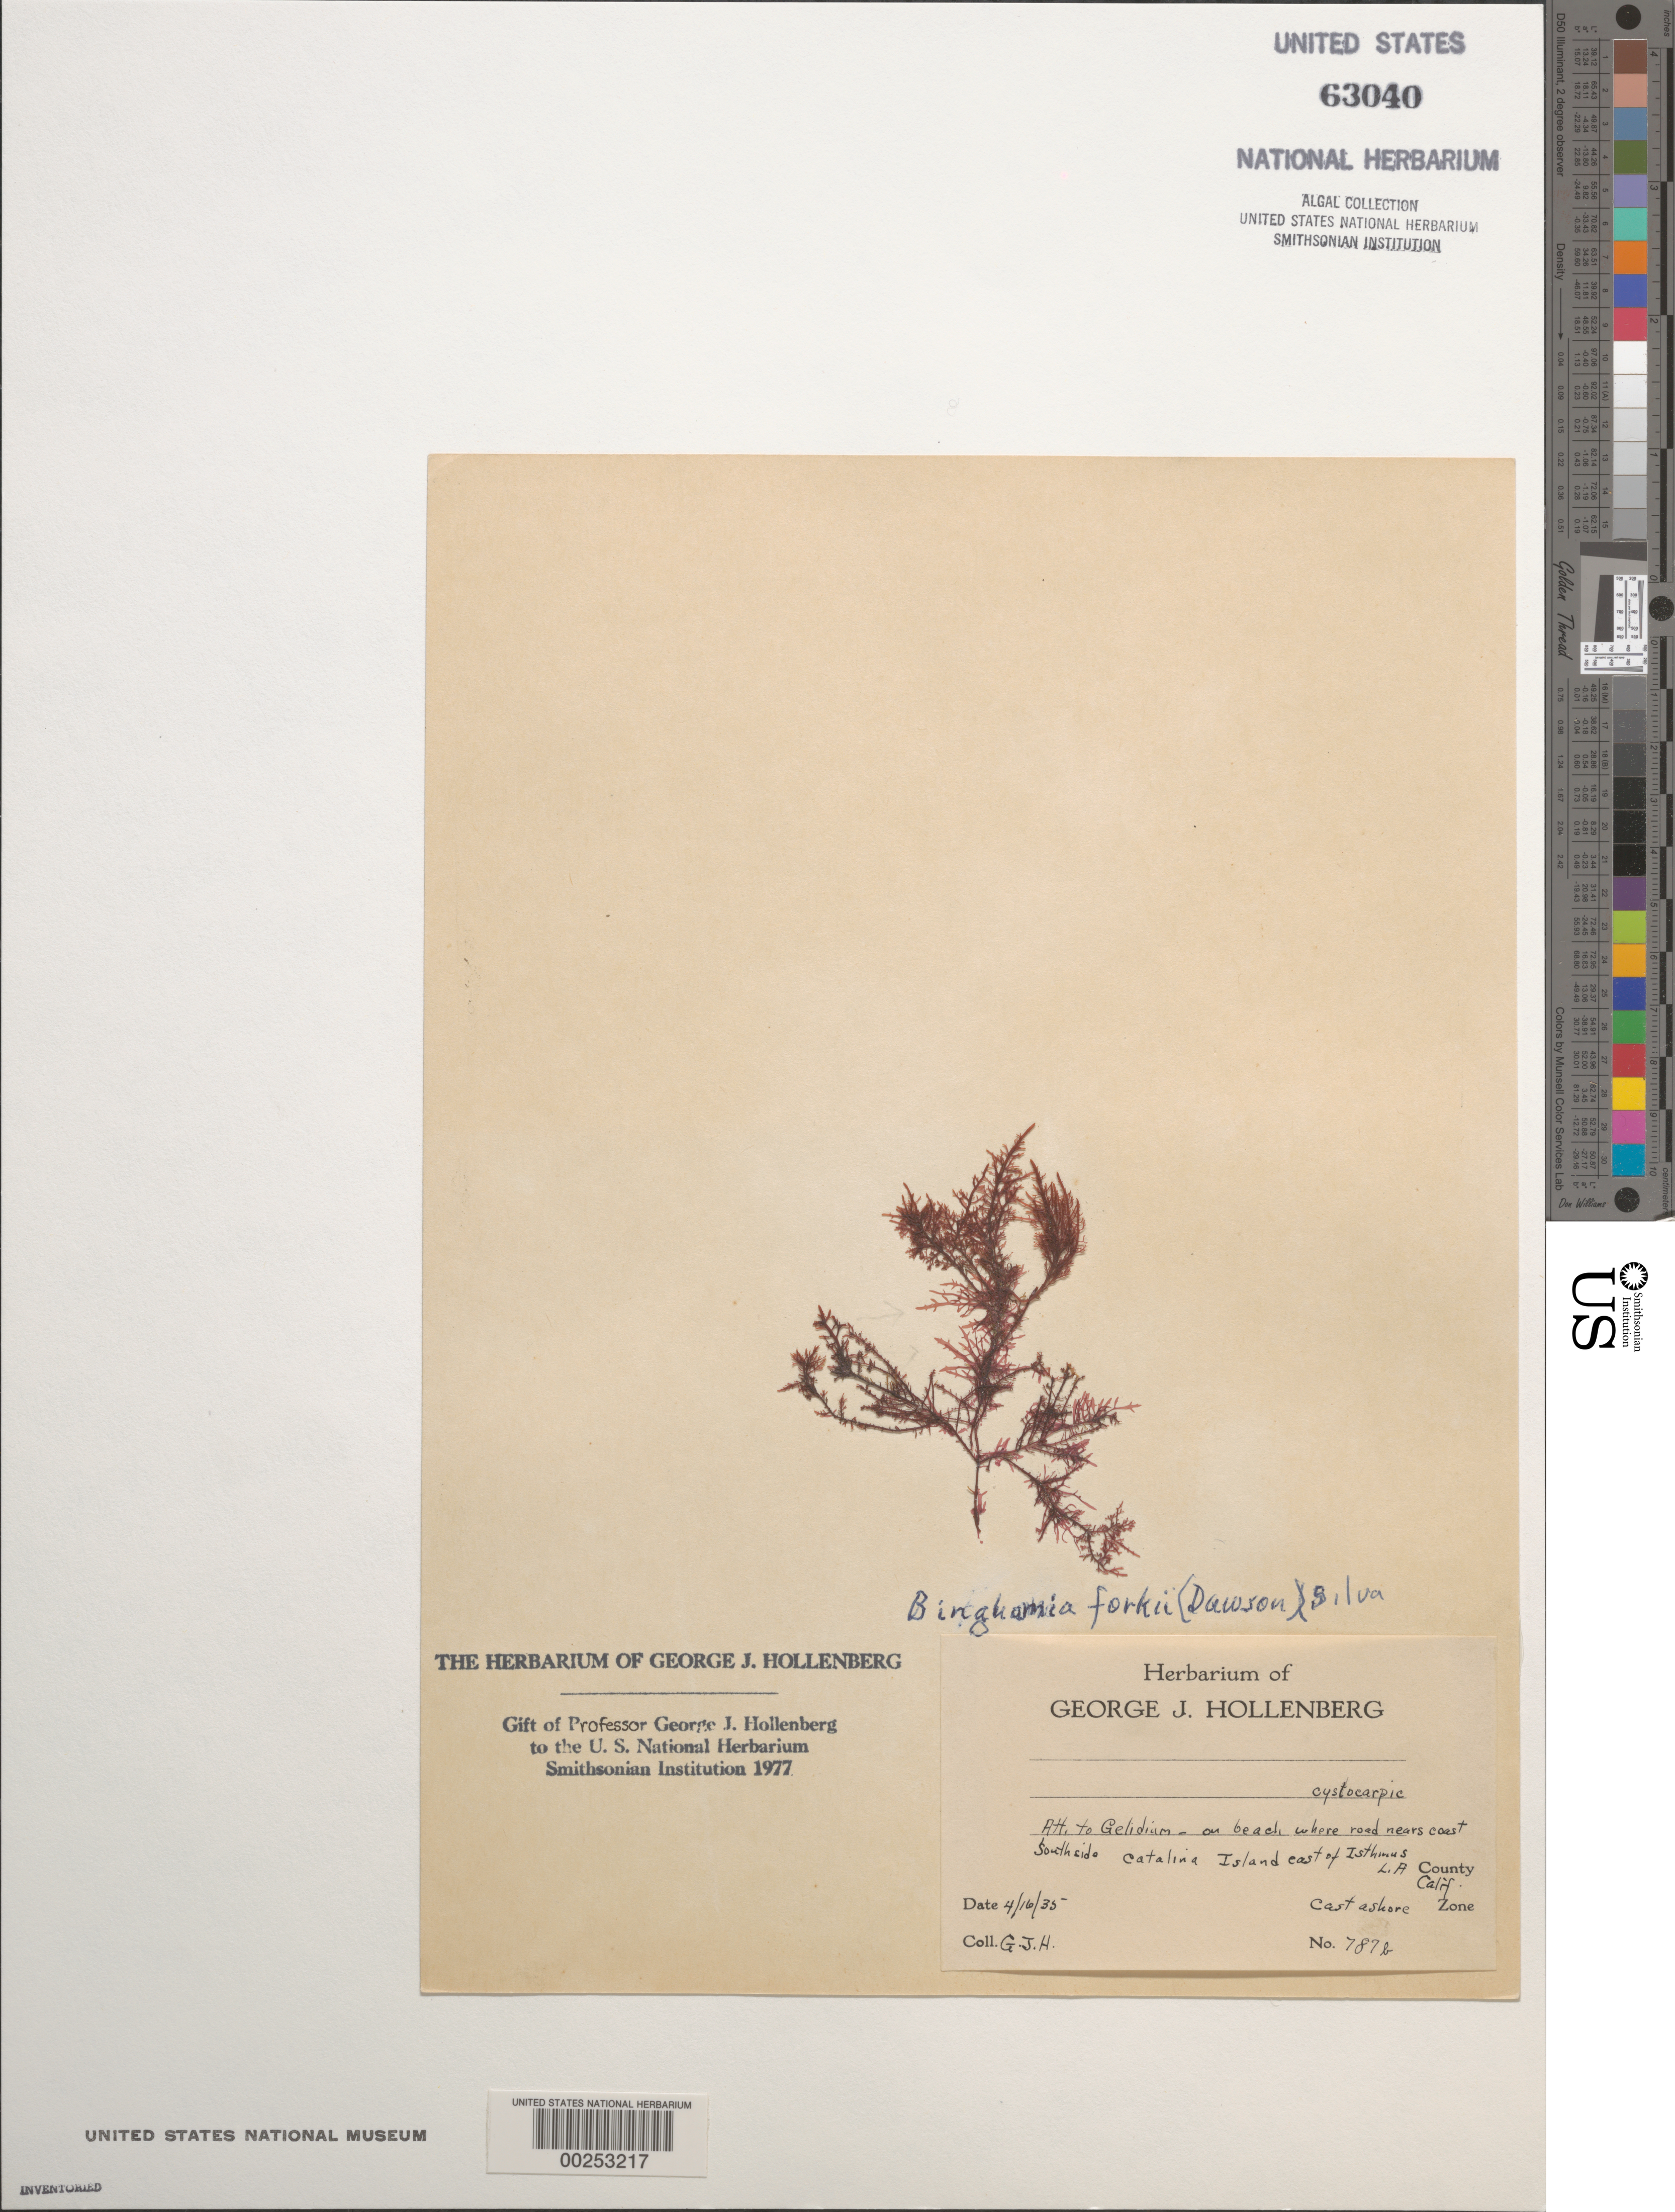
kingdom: Plantae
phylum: Rhodophyta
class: Florideophyceae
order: Rhodymeniales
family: Lomentariaceae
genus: Binghamia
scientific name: Binghamia forkii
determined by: Hollenberg, George J.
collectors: G. Hollenberg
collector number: GJH 787b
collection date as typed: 16 Apr 1935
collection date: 1935-04-16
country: United States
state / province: California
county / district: Los Angeles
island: Santa Catalina Island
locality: East of Isthmus, south side of island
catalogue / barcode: US 63040